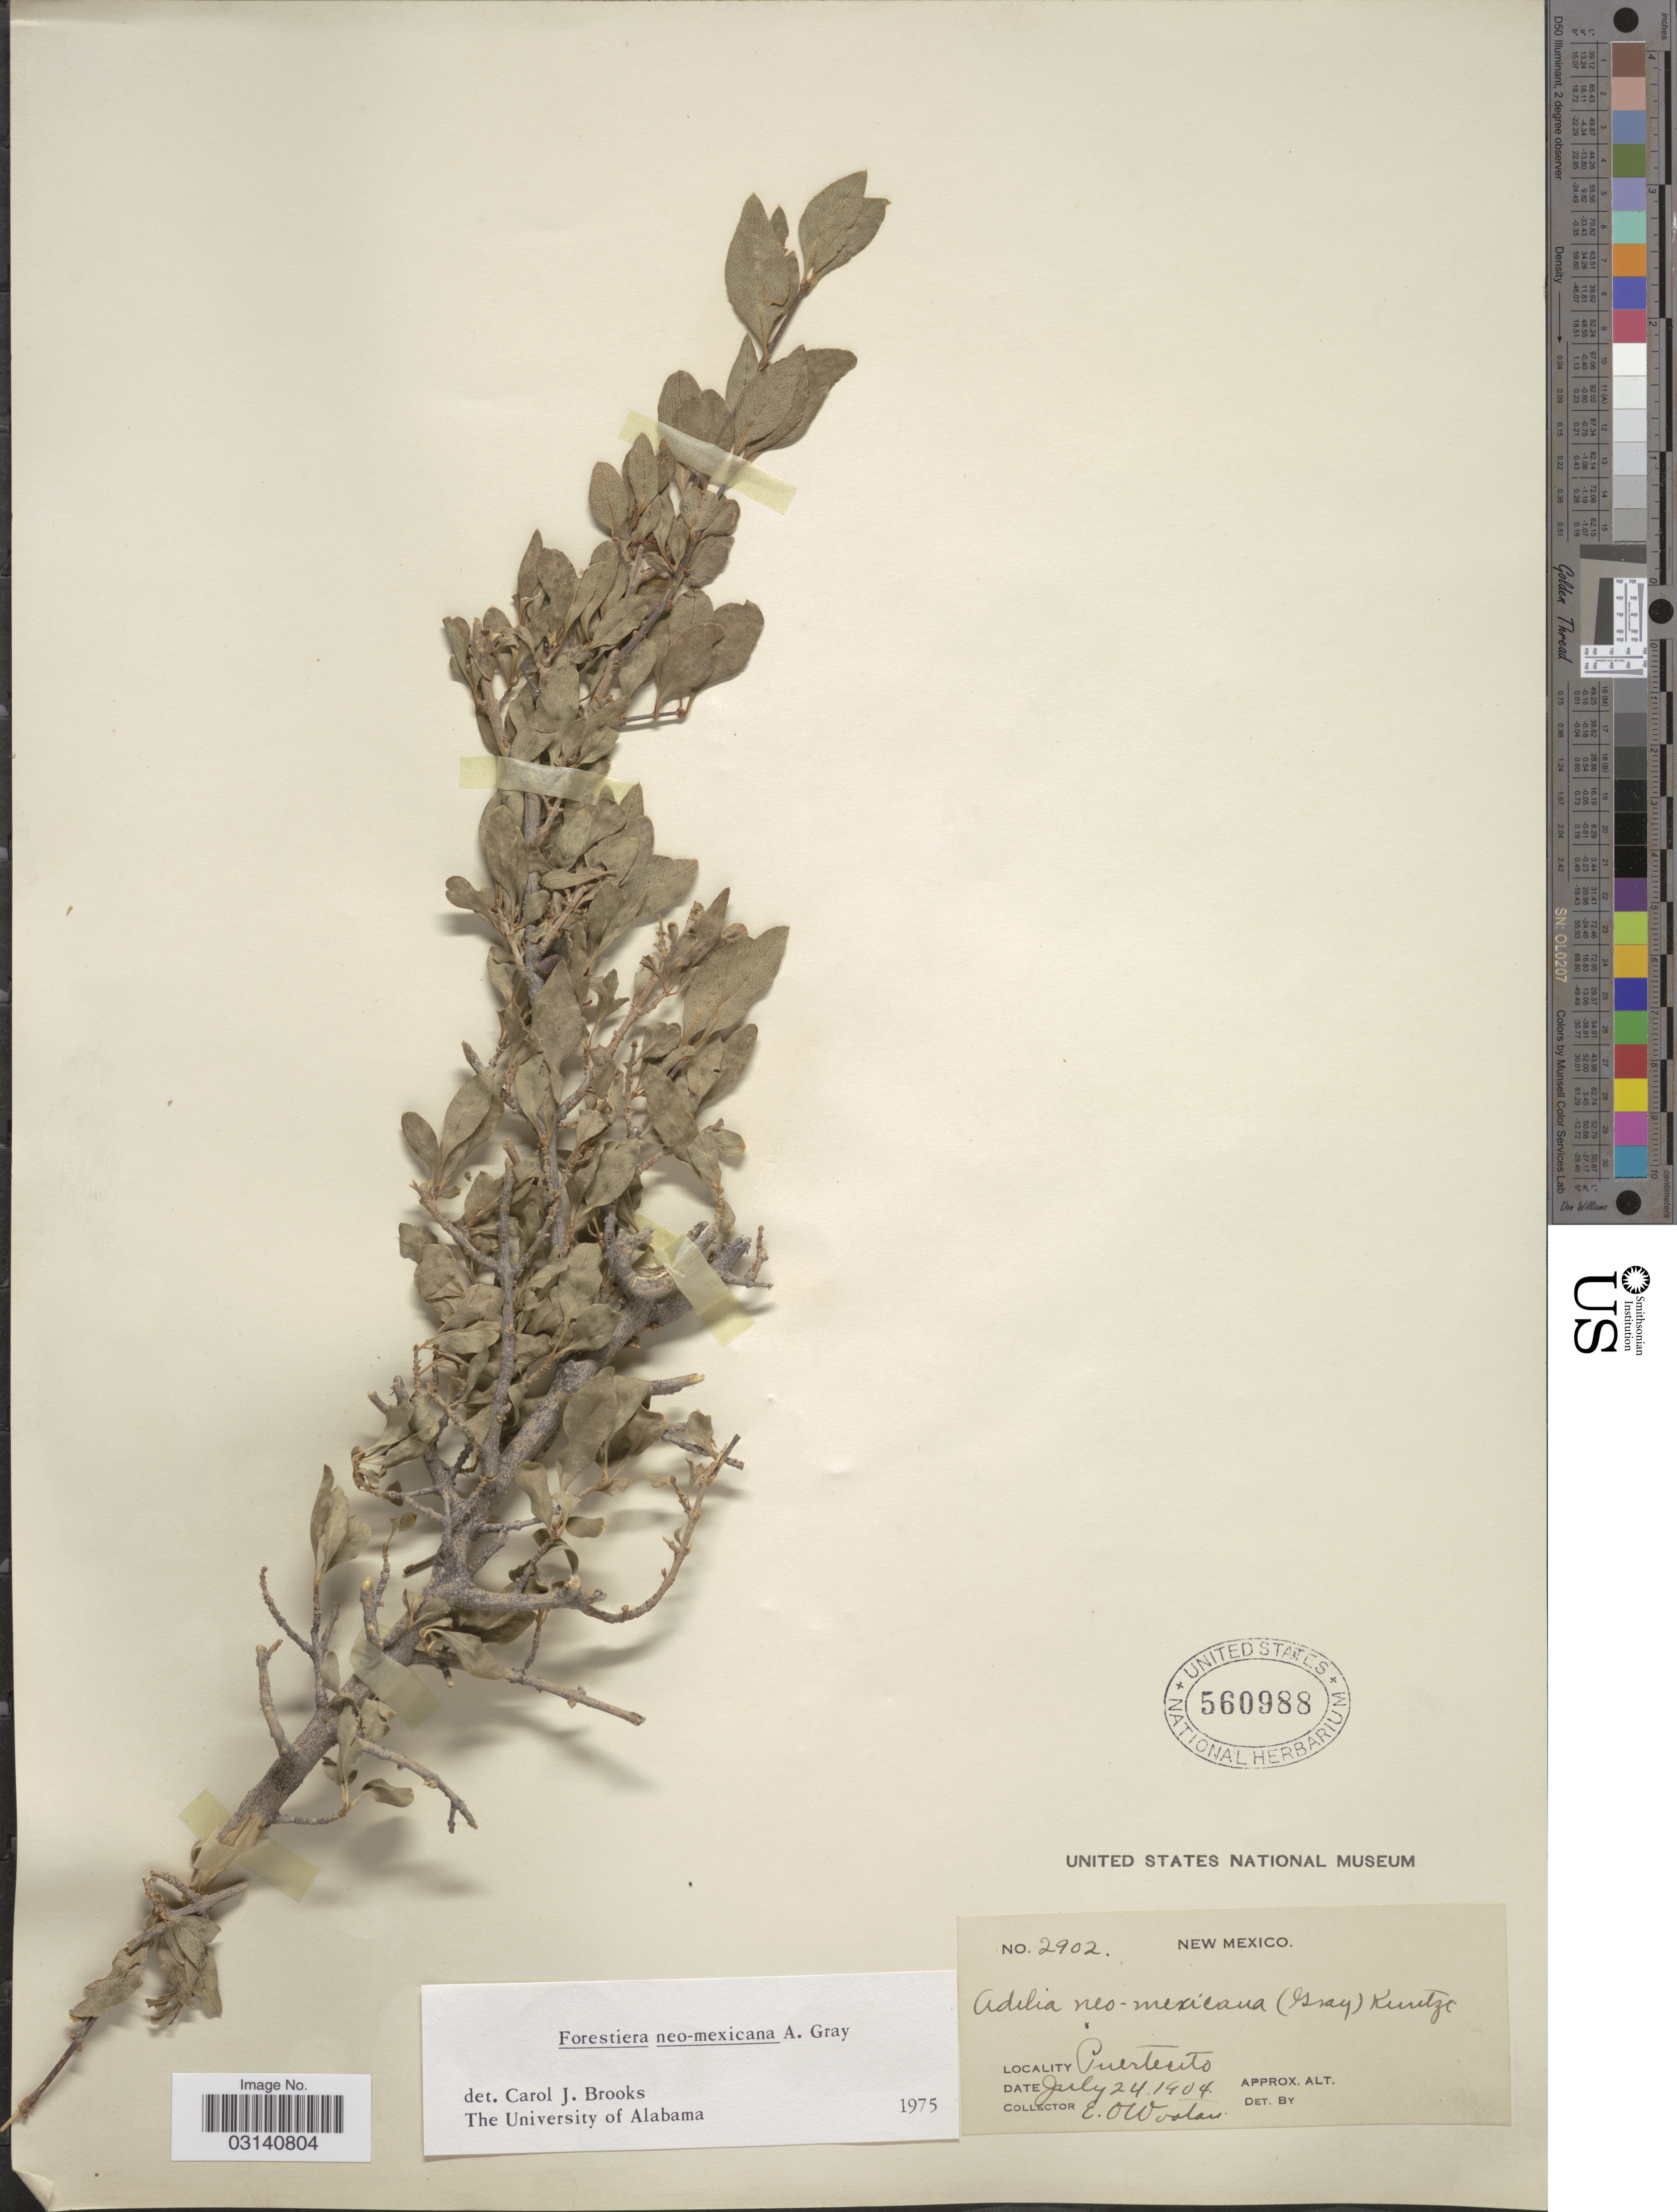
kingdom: Plantae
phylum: Tracheophyta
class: Magnoliopsida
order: Lamiales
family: Oleaceae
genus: Forestiera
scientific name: Forestiera neomexicana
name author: A. Gray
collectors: E. O. Wooton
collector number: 2902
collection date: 1904-07-24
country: United States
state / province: New Mexico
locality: Puertecito.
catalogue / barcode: US 560988